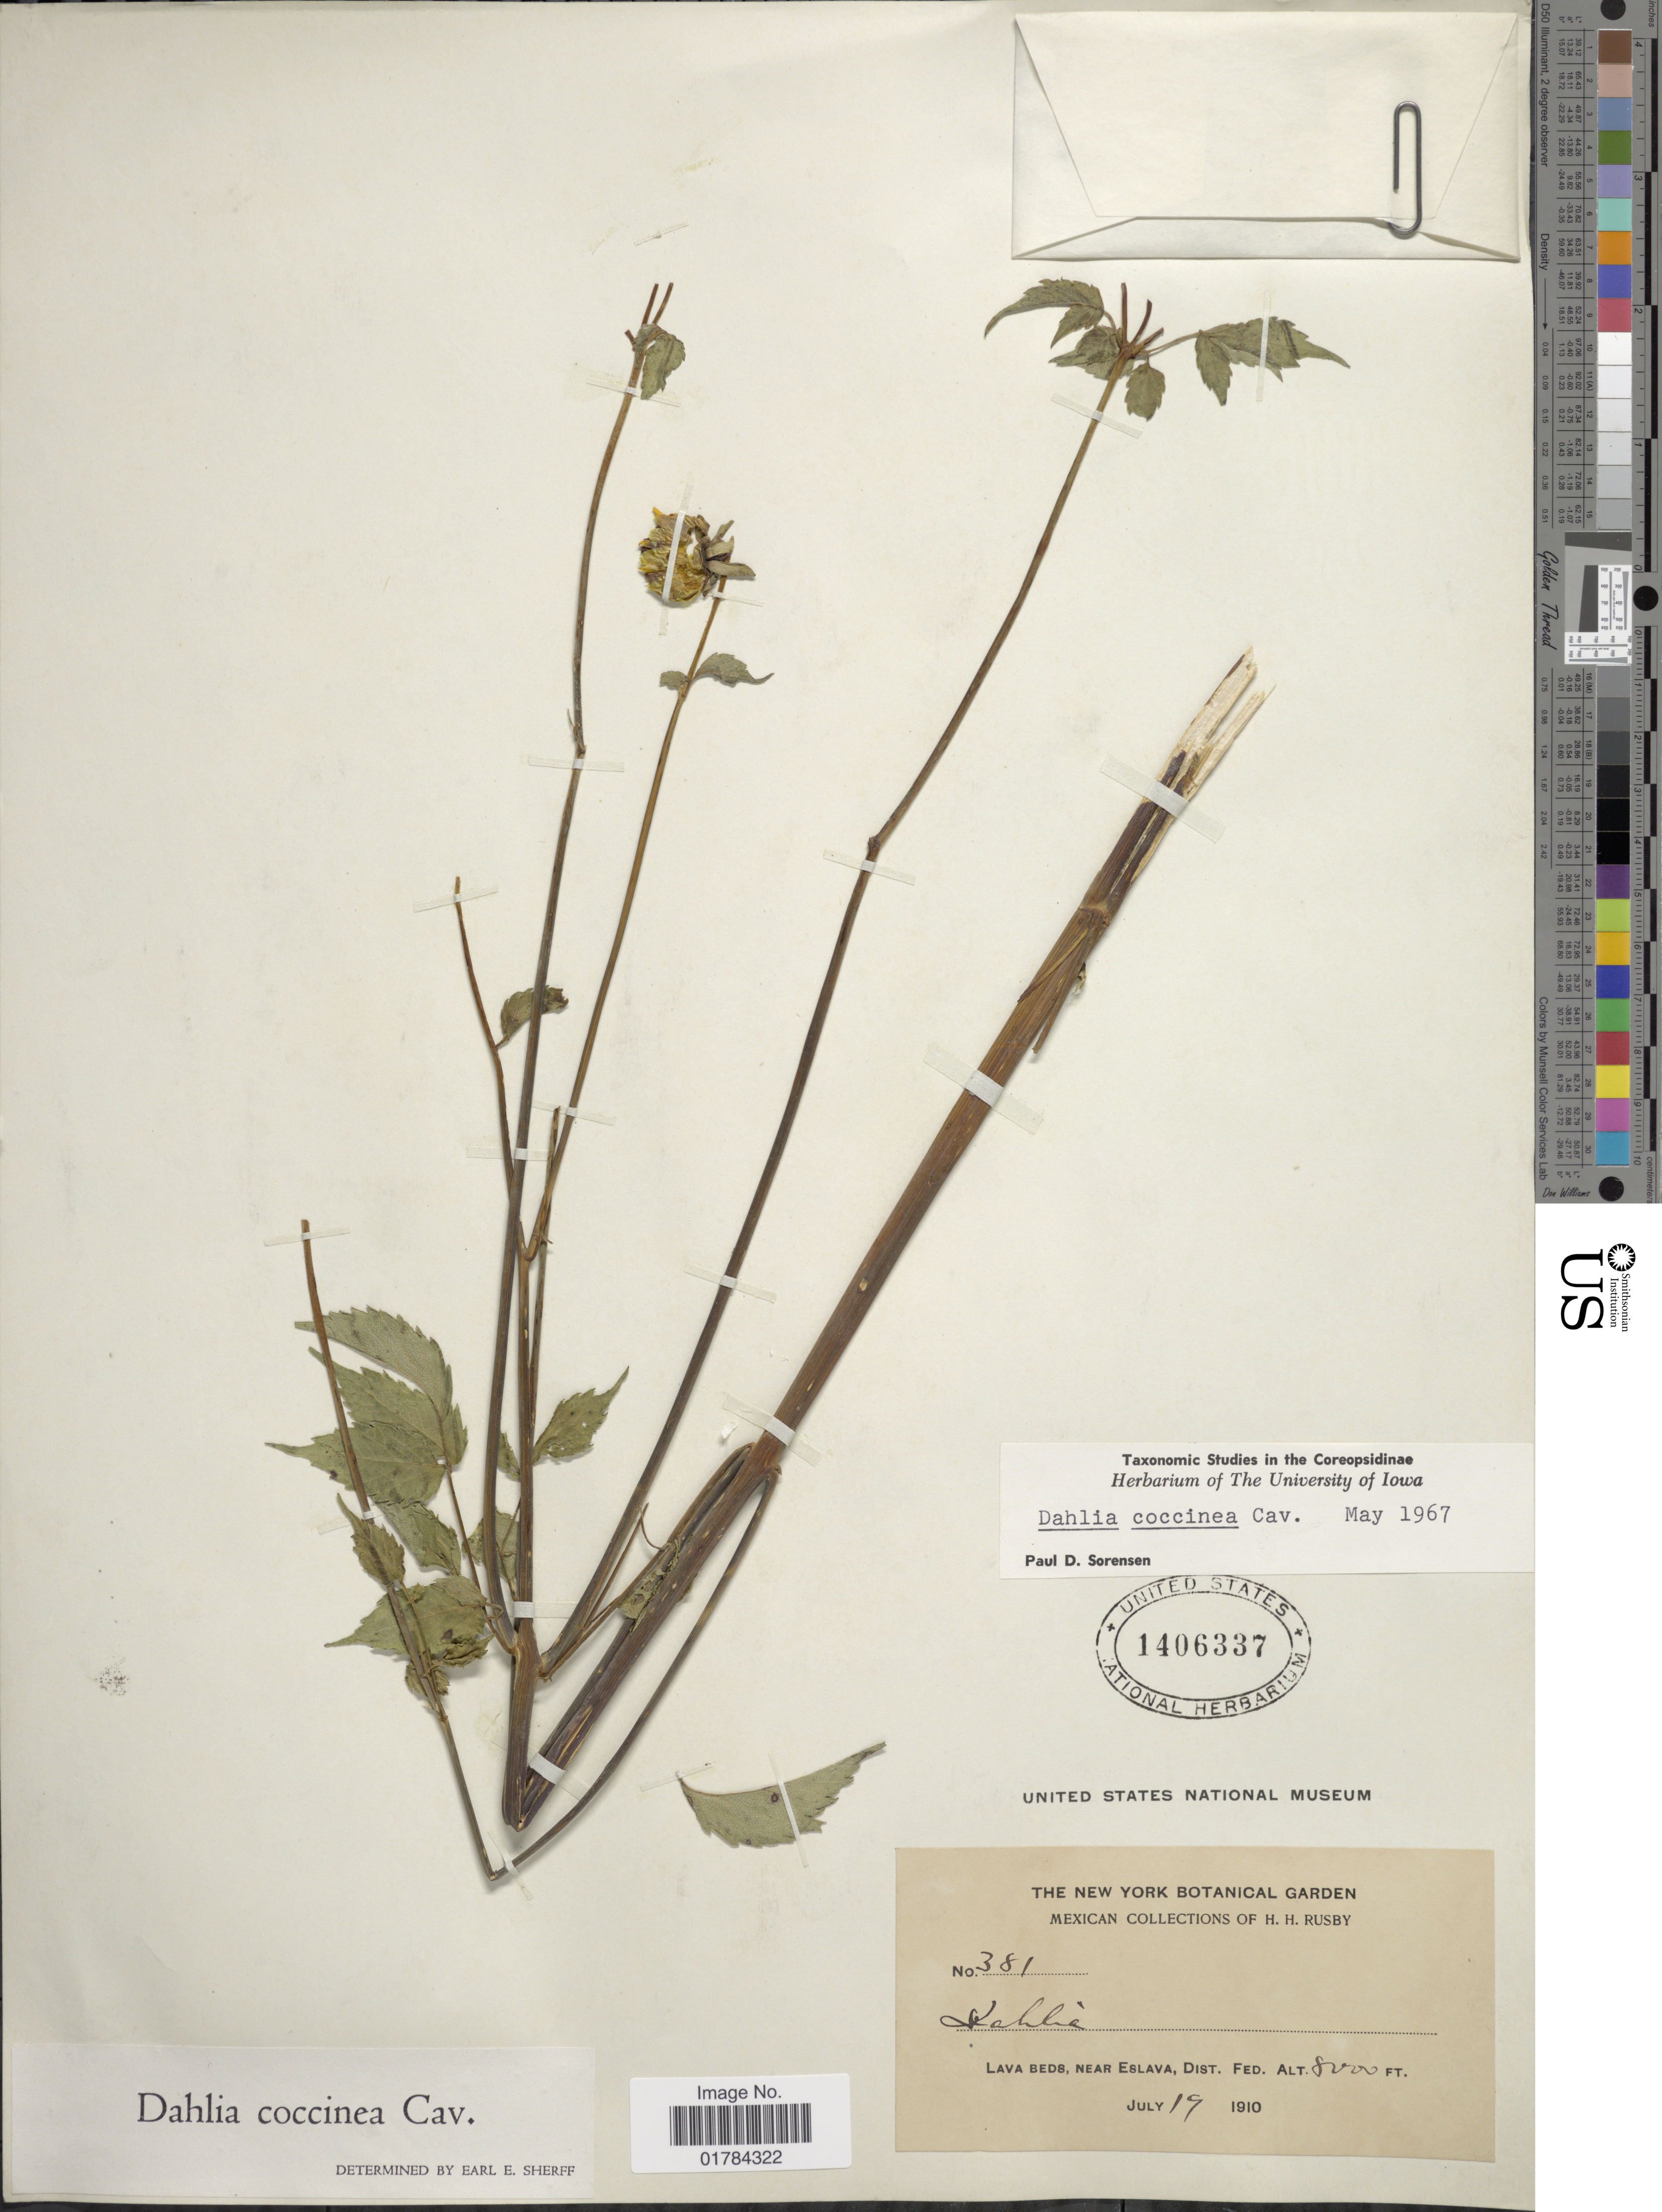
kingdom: Plantae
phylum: Tracheophyta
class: Magnoliopsida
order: Asterales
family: Asteraceae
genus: Dahlia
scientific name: Dahlia coccinea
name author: Cav.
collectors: H. H. Rusby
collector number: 381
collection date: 1910-07-19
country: Mexico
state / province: Distrito Federal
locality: Lava beds, near Eslava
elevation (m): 2438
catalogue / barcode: US 1406337